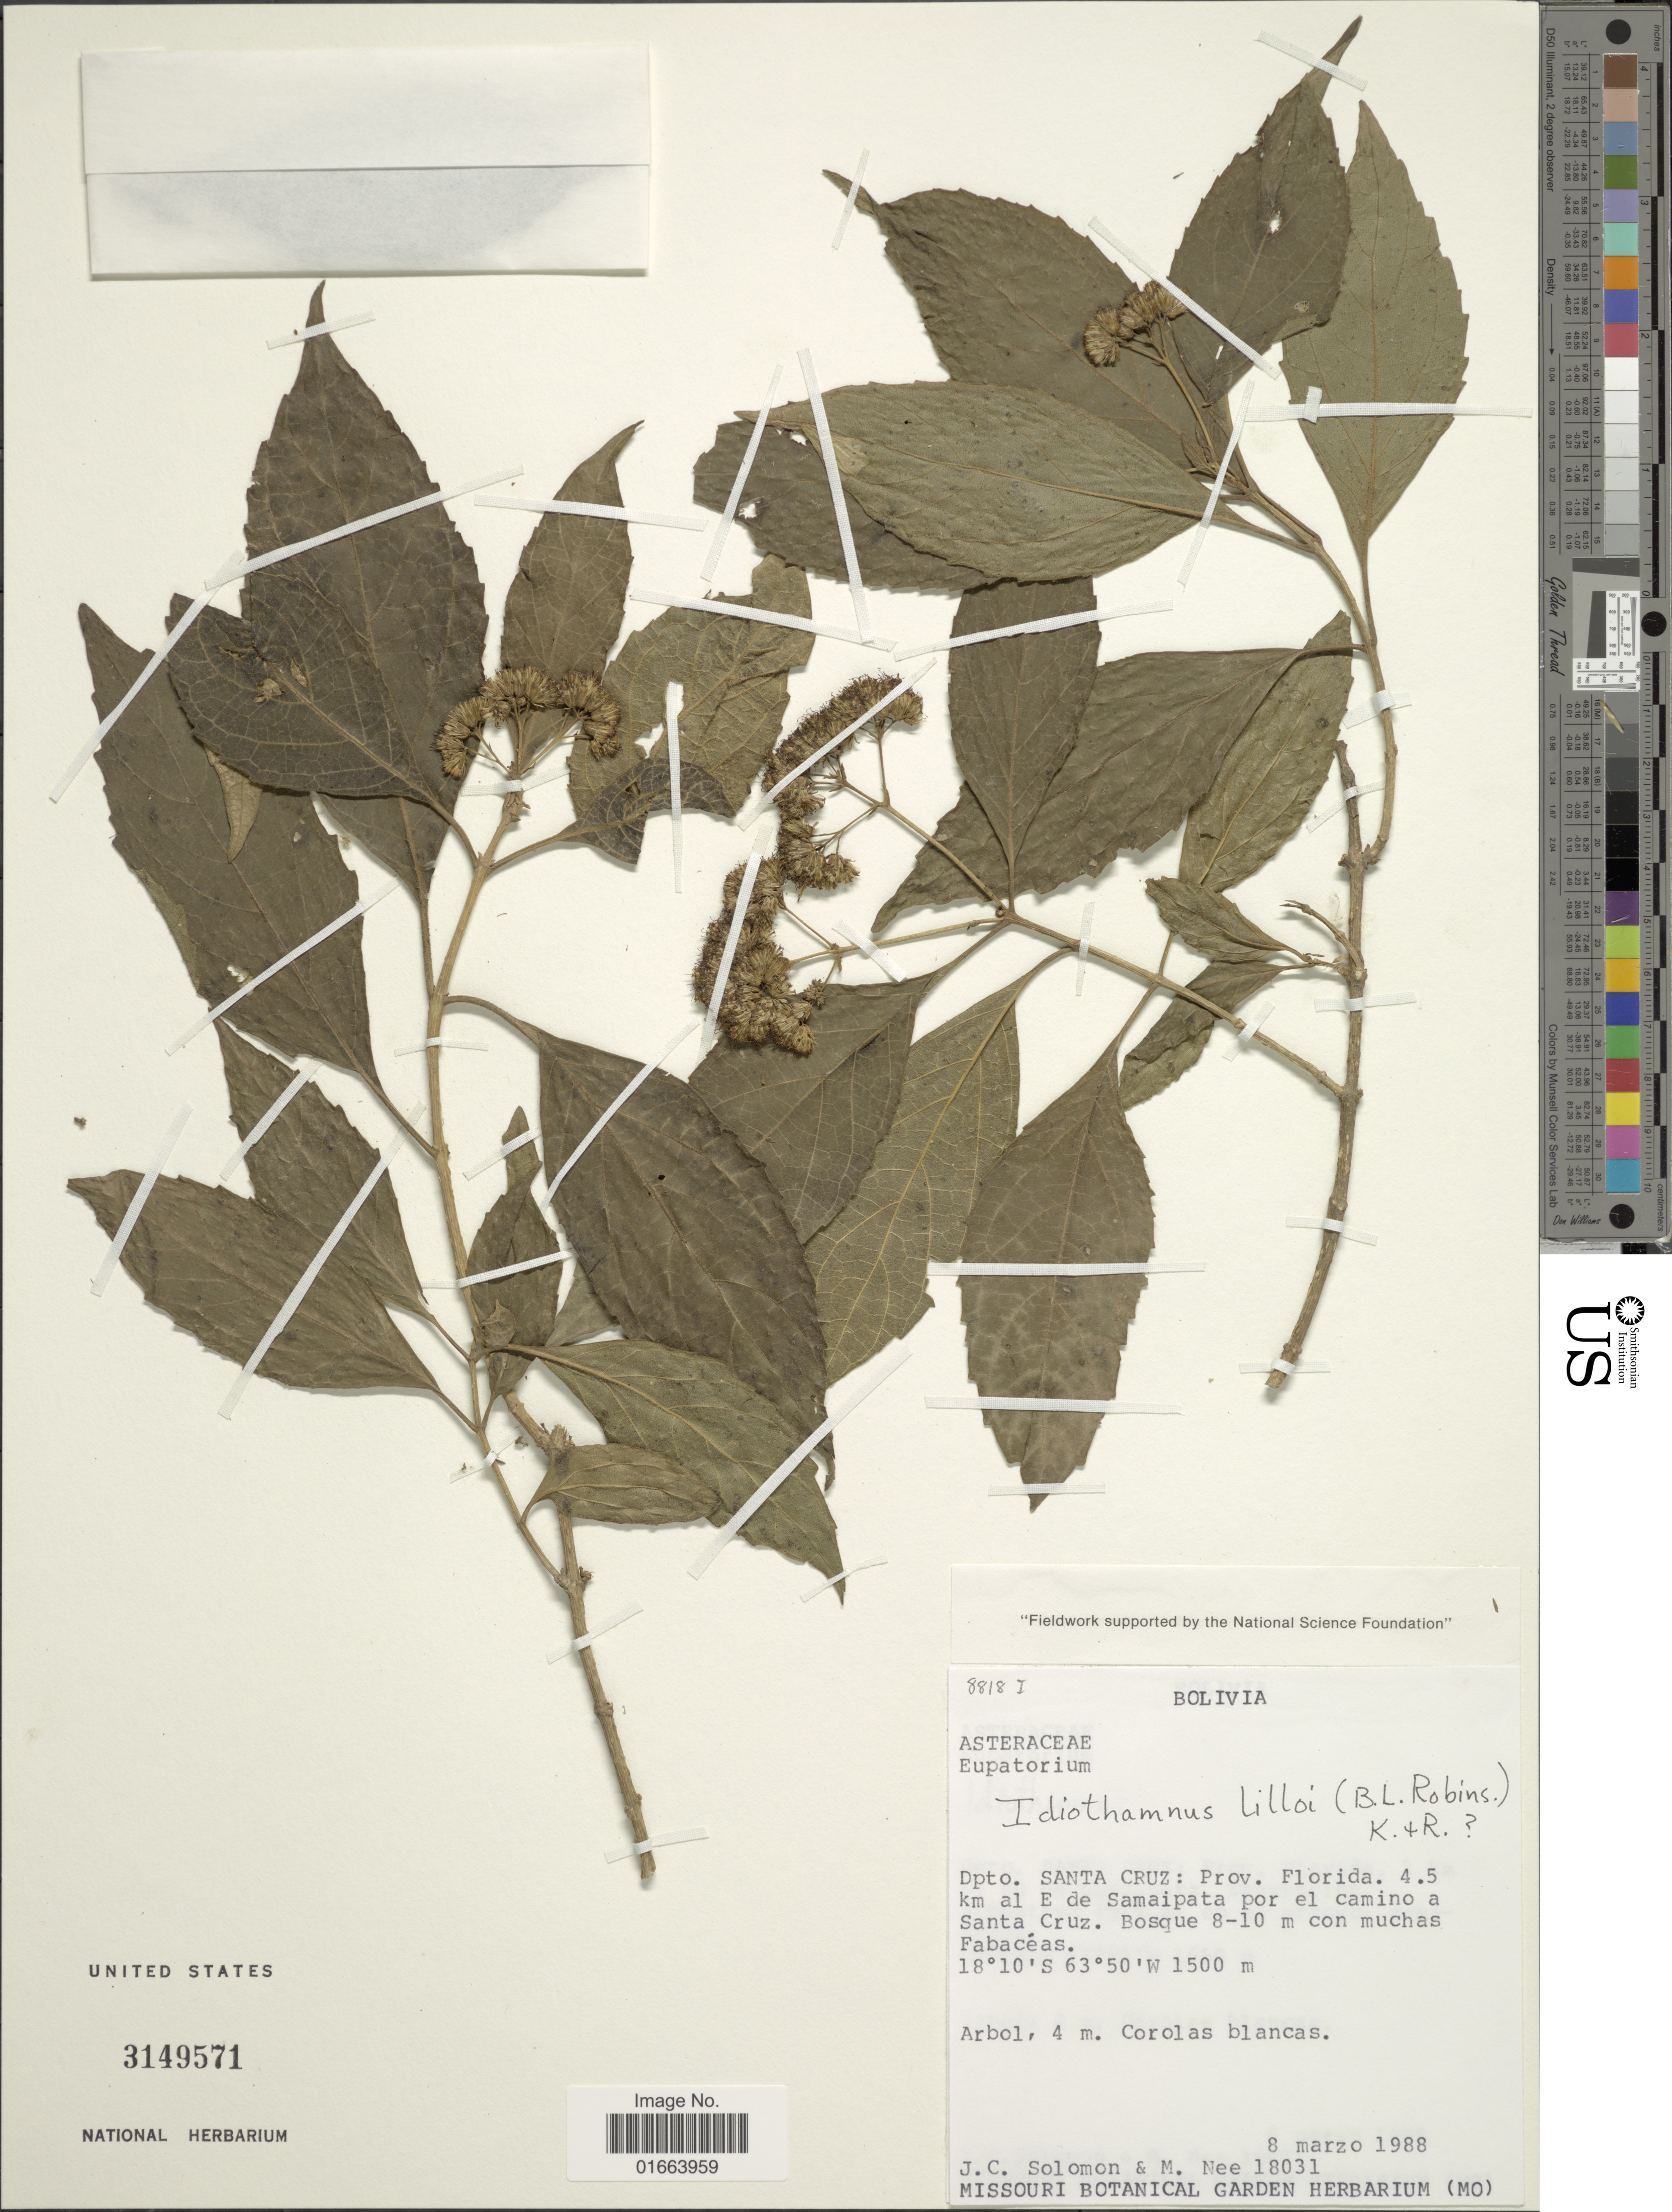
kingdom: Plantae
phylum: Tracheophyta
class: Magnoliopsida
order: Asterales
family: Asteraceae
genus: Idiothamnus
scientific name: Idiothamnus lilloi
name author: (B.L. Rob.) R.M. King & H. Rob.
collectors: J. C. Solomon & M. Nee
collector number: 18031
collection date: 1988-03-08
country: Bolivia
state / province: Santa Cruz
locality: Prov. Florida. 4.5 km al E de Samaipata por el camino a Santa Cruz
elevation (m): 1500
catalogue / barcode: US 3149571